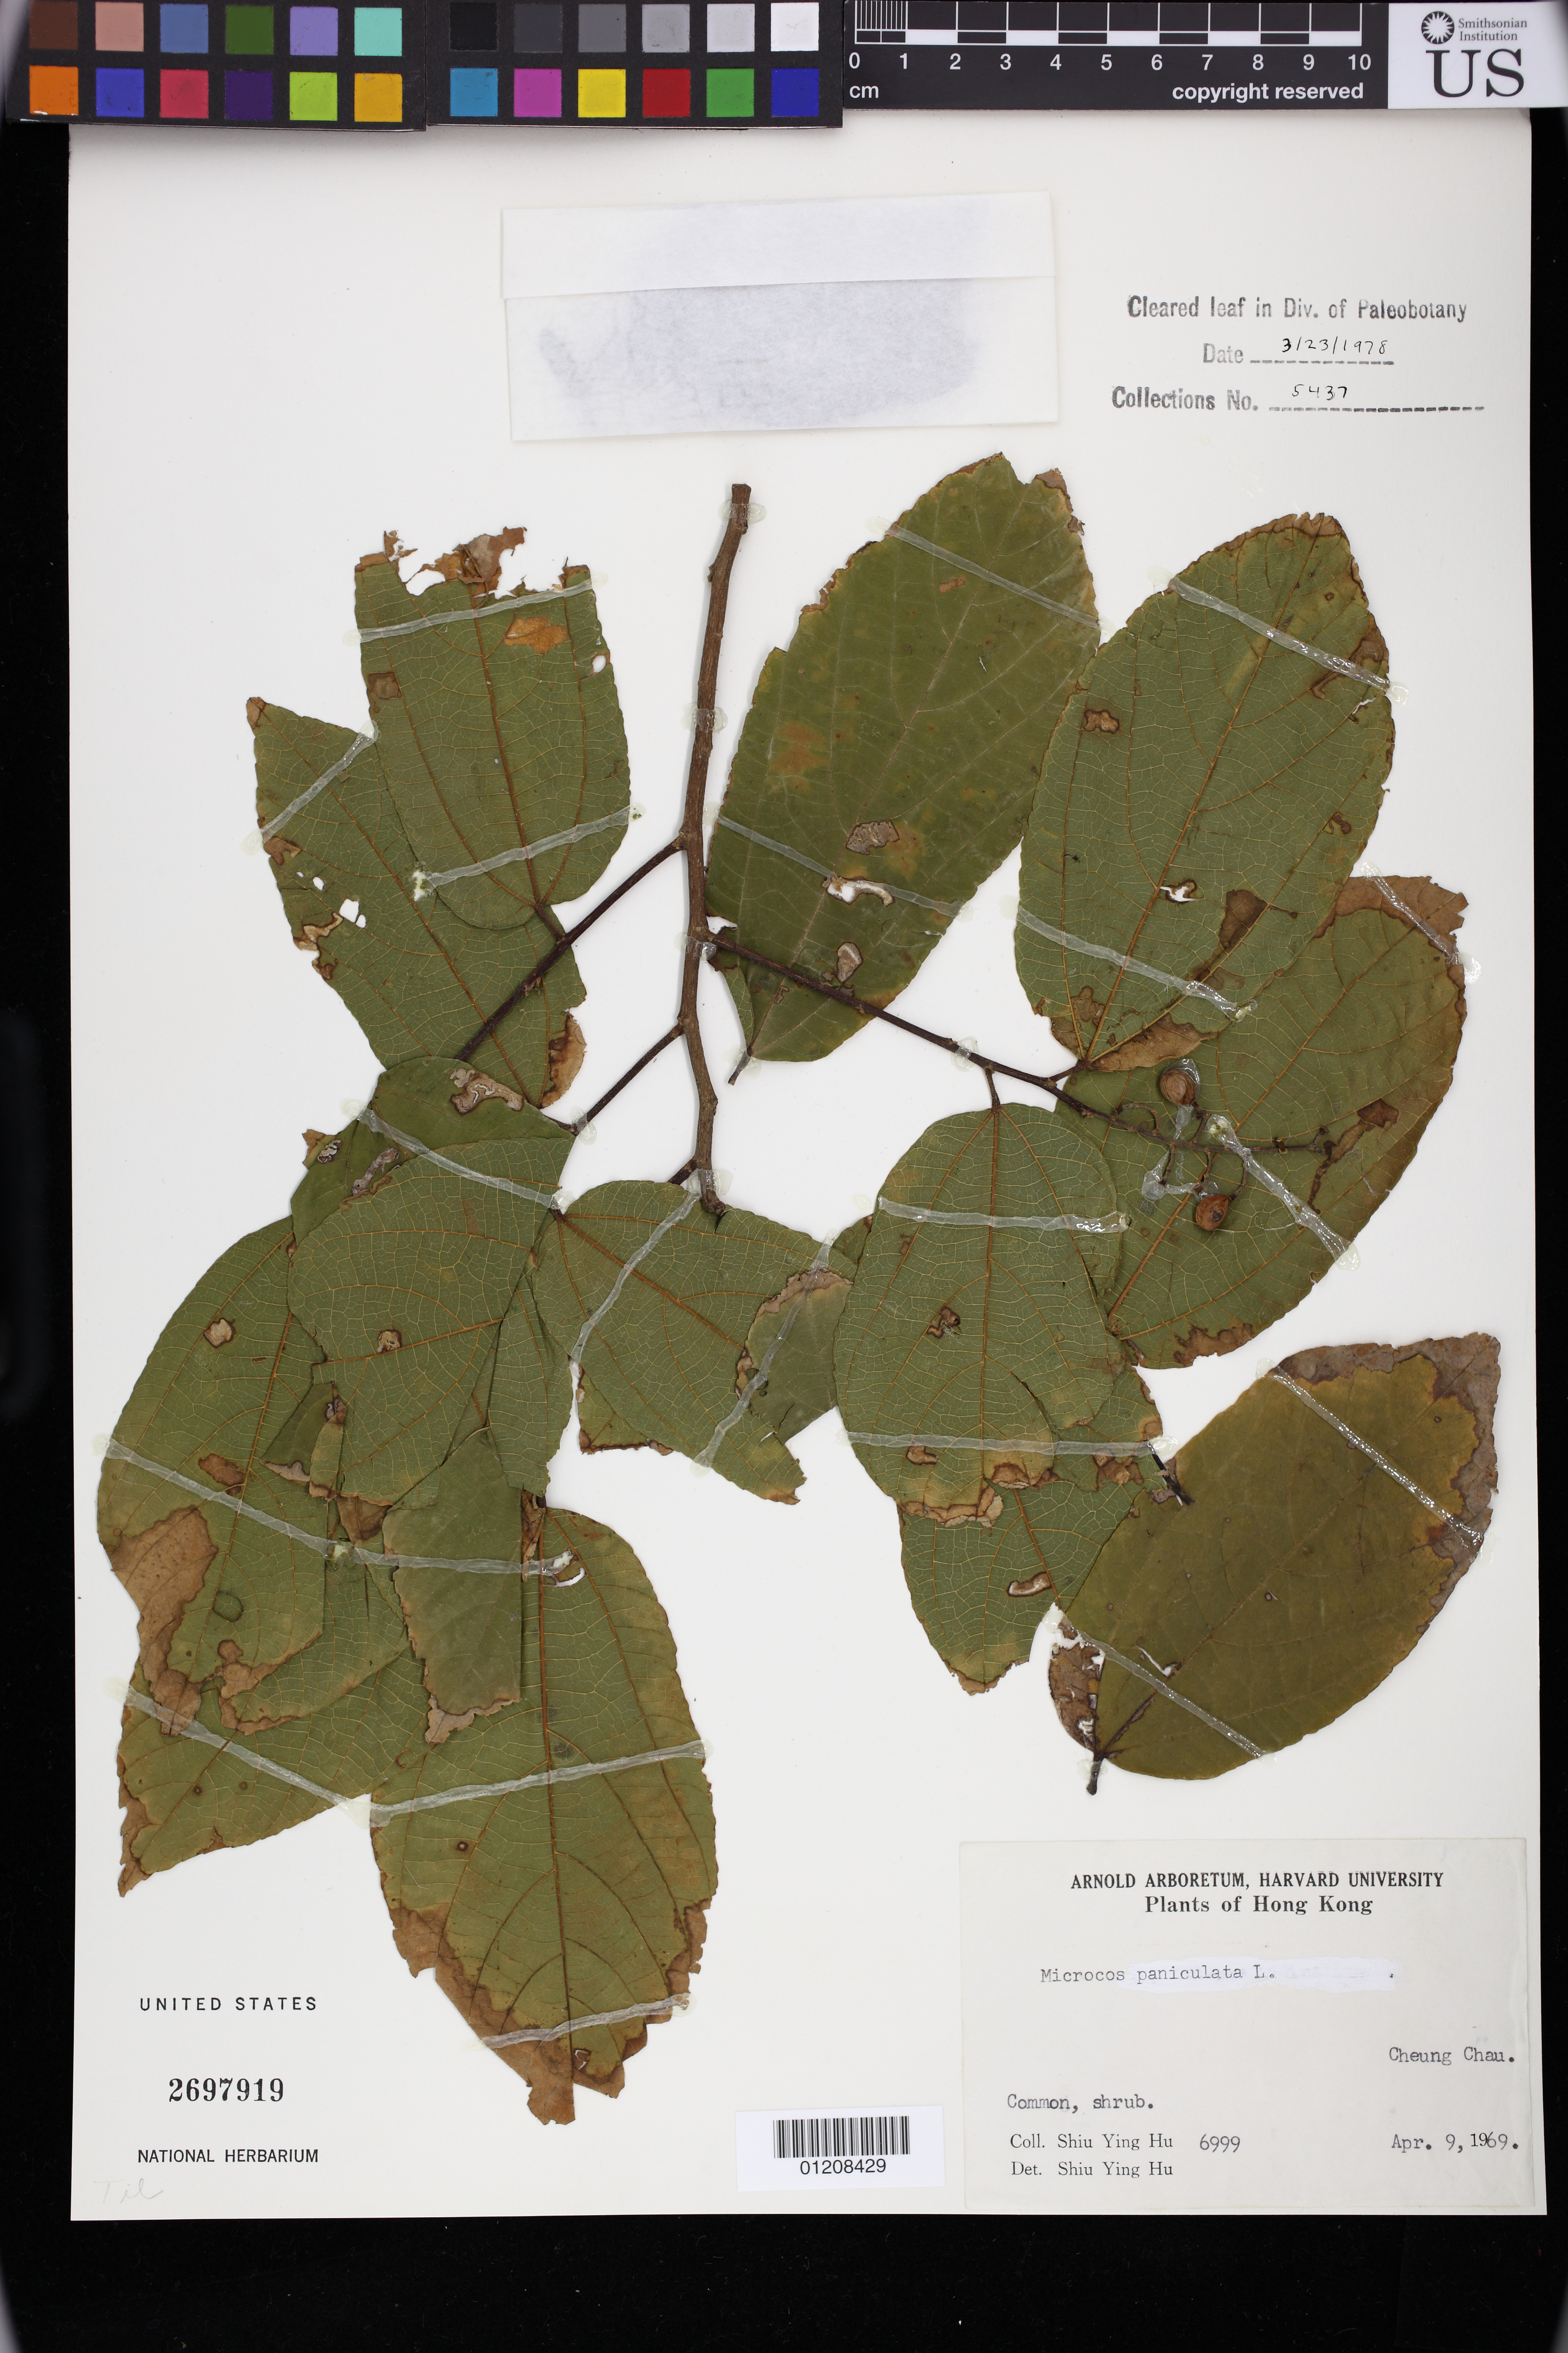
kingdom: Plantae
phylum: Tracheophyta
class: Magnoliopsida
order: Malvales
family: Malvaceae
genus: Microcos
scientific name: Microcos paniculata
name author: L.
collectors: S. Y. Hu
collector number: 6999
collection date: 1969-04-09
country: China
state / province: Hong Kong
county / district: Islands District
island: Cheung Chau Island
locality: Cheung Chau.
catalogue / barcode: US 2697919